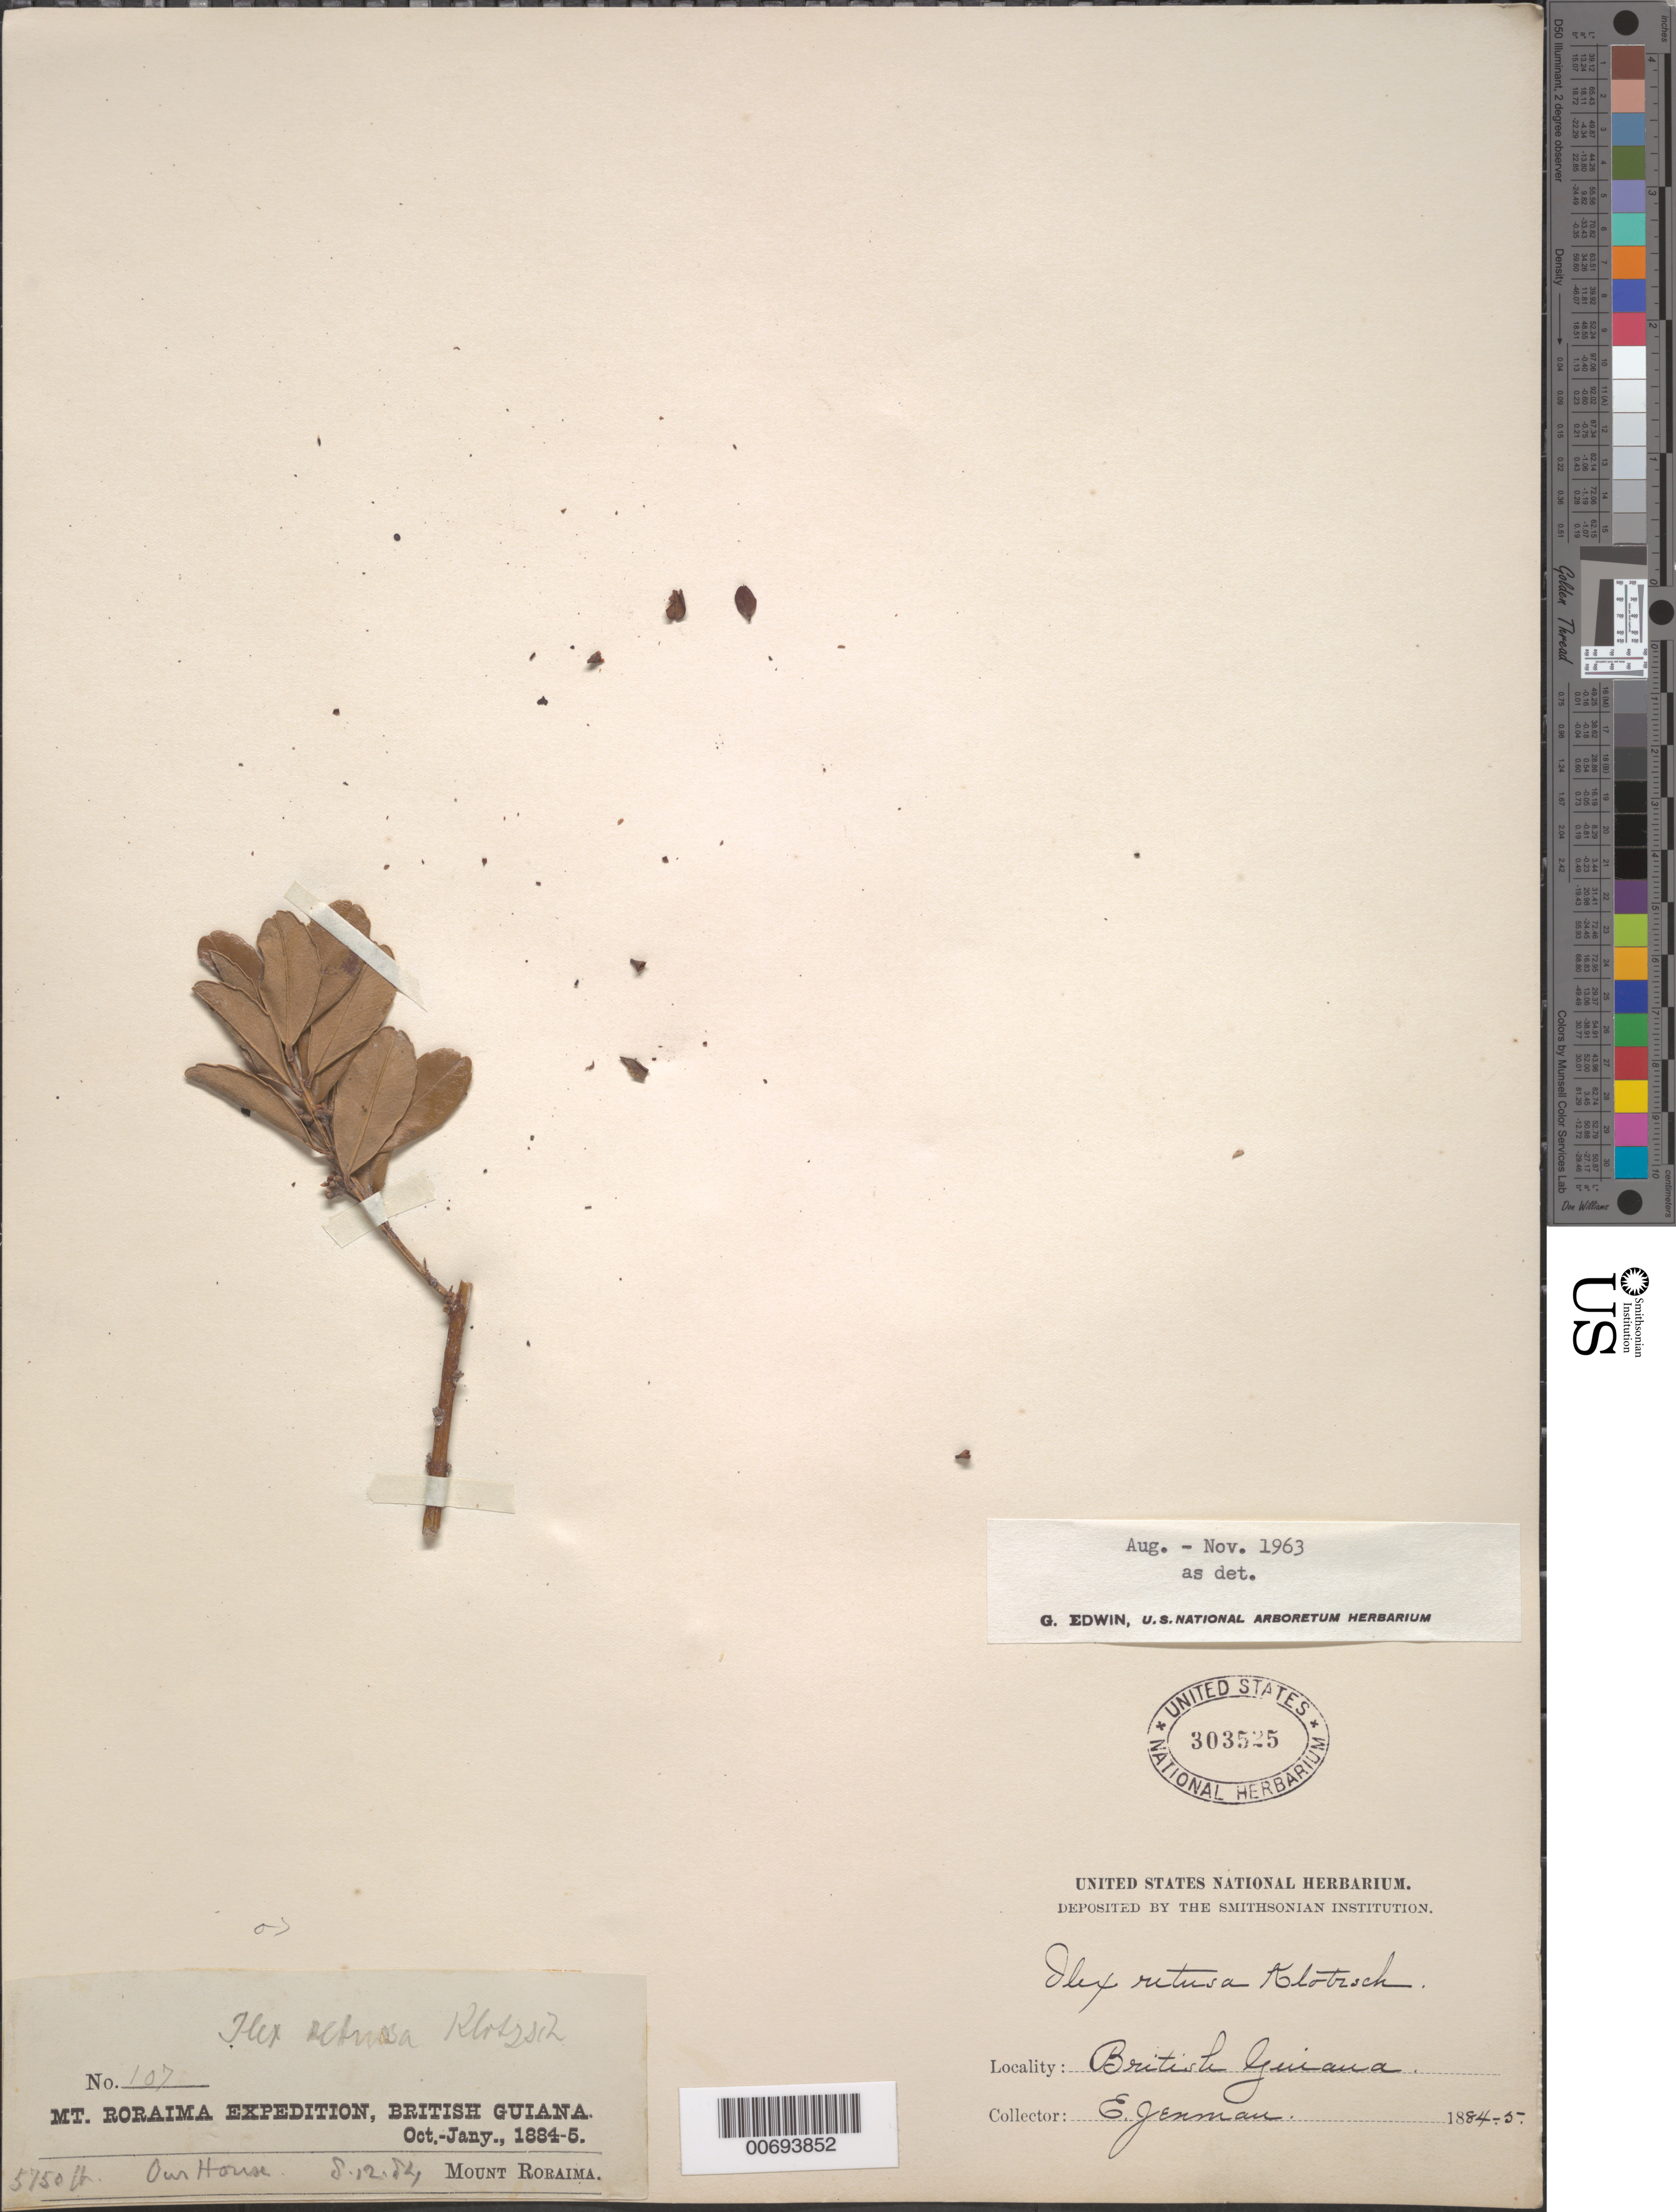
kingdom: Plantae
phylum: Tracheophyta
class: Magnoliopsida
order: Aquifoliales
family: Aquifoliaceae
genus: Ilex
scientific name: Ilex retusa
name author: Klotzsch ex Reissek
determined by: Edwin, G.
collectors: G. S. Jenman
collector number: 107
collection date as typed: October 1884 to January 1885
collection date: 1884-10/1885-01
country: Guyana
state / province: Cuyuni-Mazaruni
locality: Mt. Roraima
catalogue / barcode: US 303525